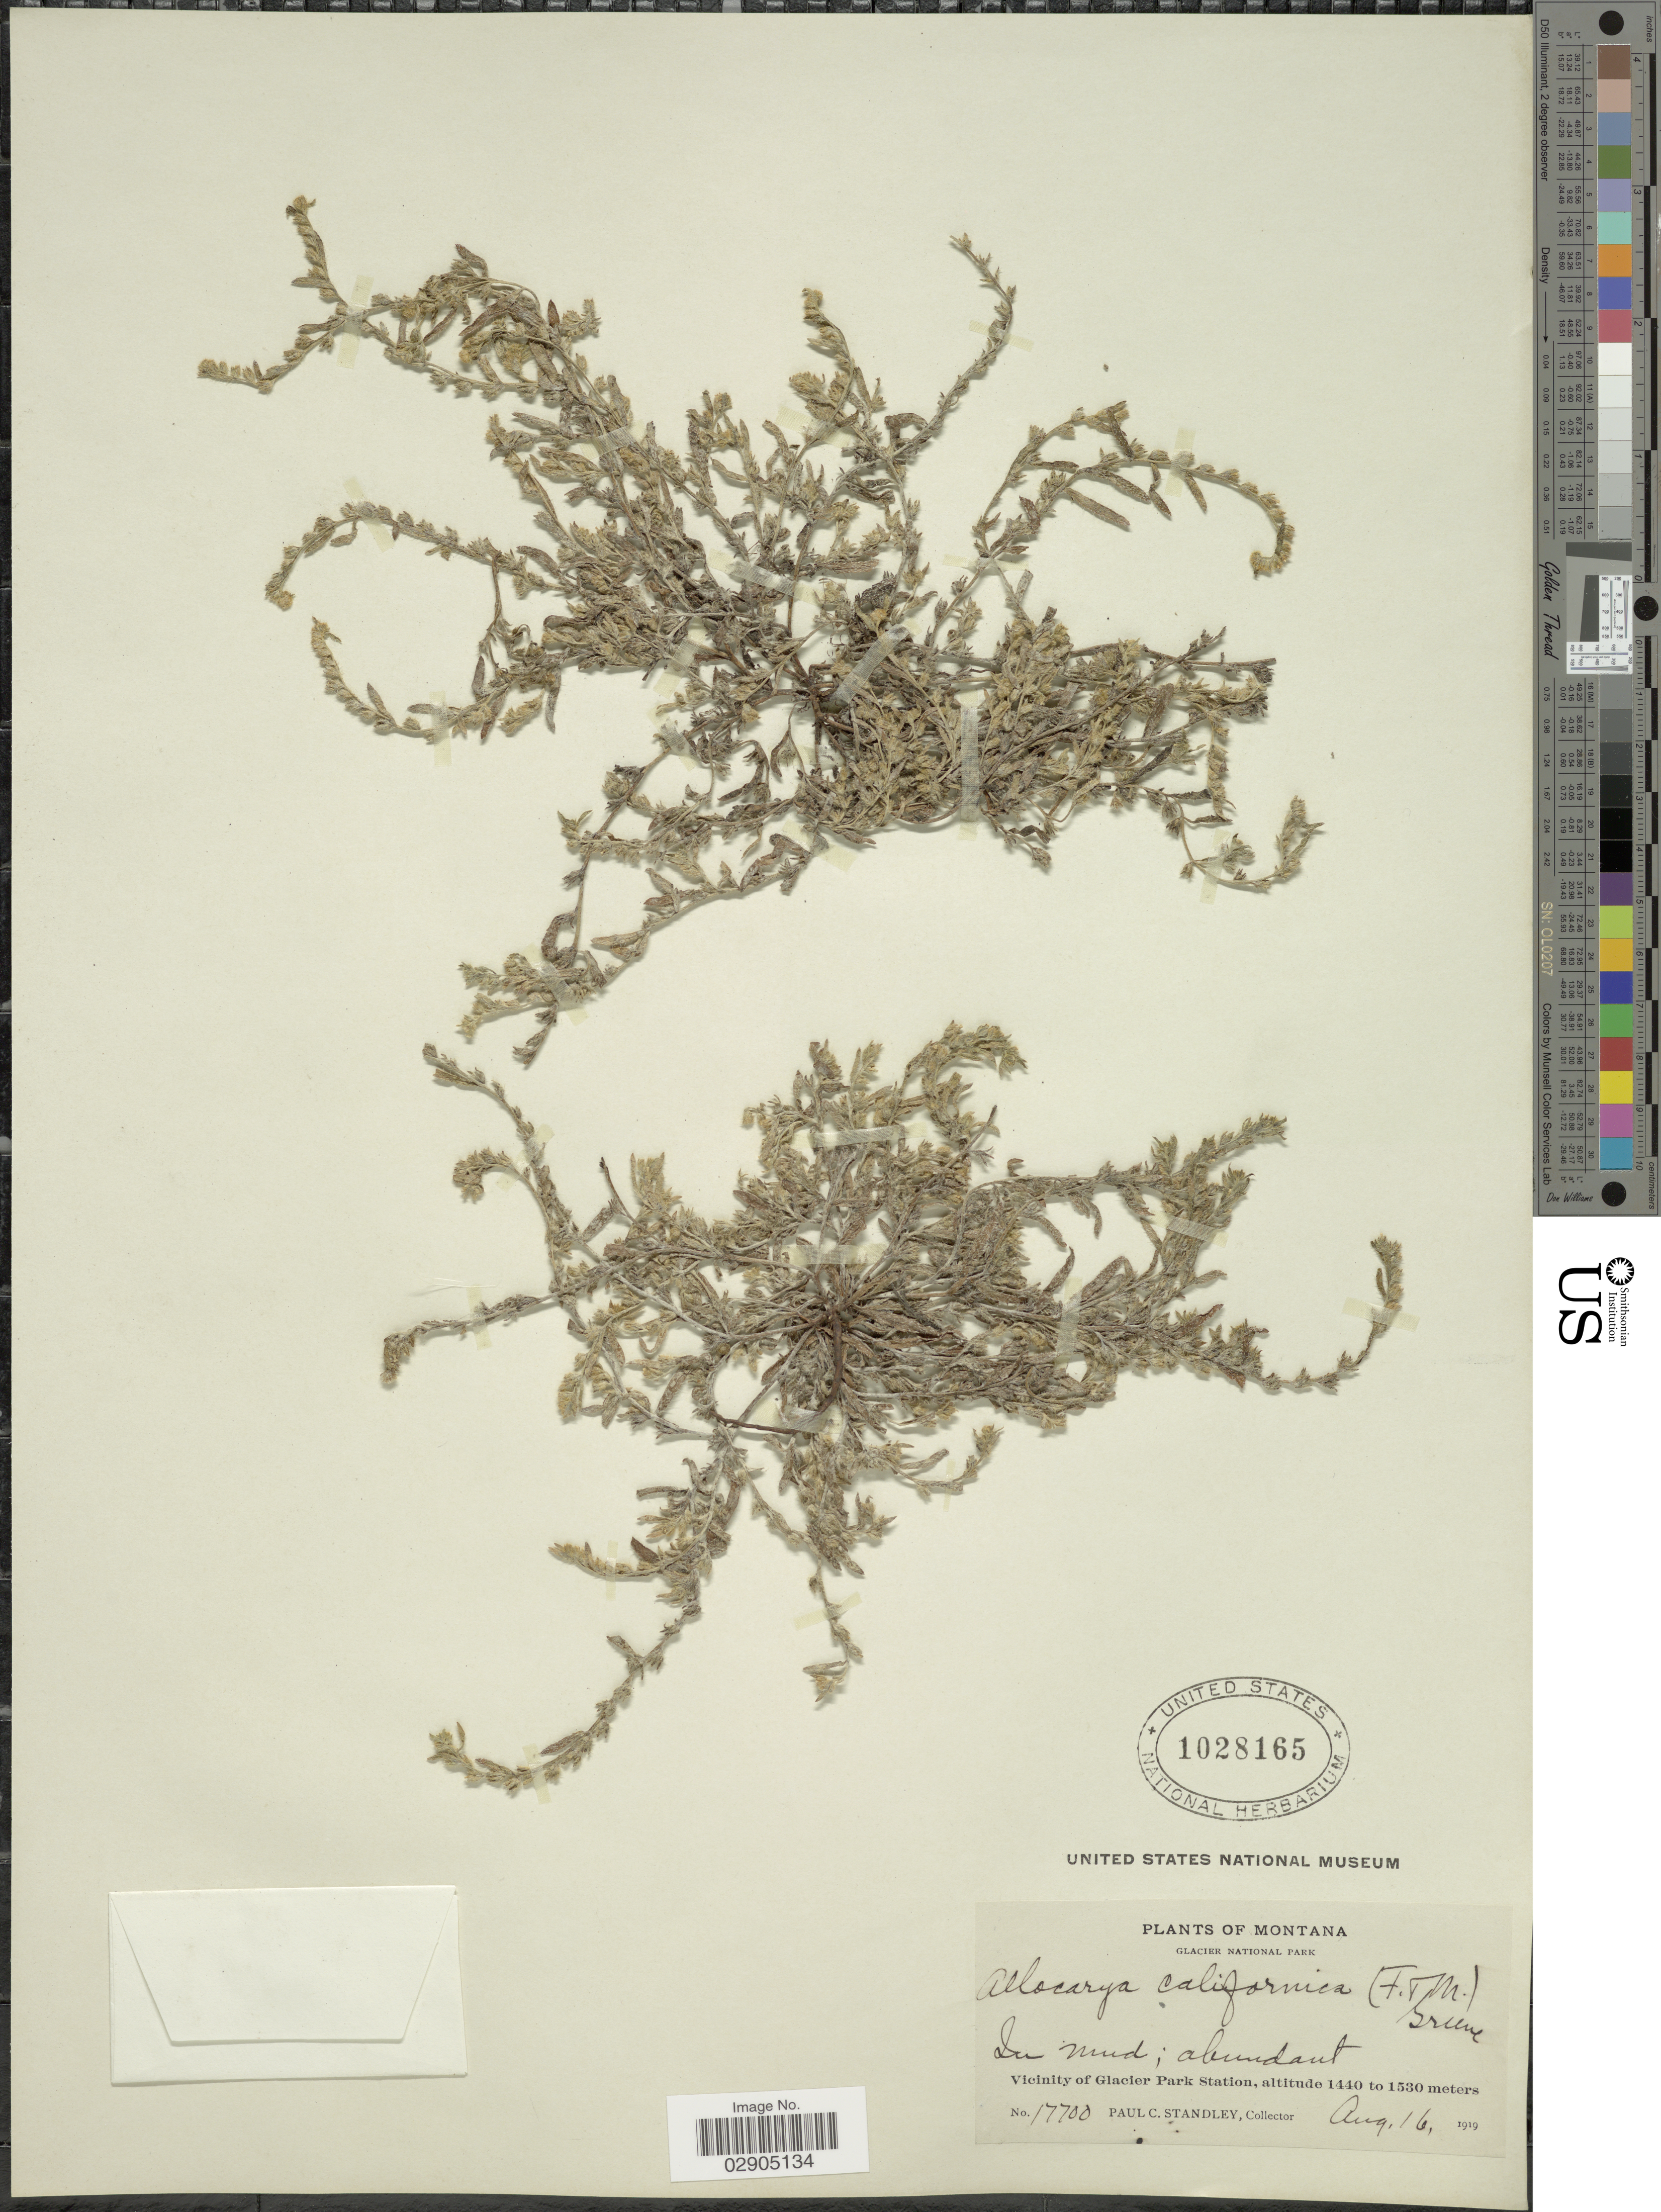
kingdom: Plantae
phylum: Tracheophyta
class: Magnoliopsida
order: Boraginales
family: Boraginaceae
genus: Allocarya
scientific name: Allocarya californica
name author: (Fisch. & C.A. Mey.) Greene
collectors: P. C. Standley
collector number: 17700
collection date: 1919-08-16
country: United States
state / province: Montana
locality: Glacier National Park. Vicinity of Glacier Park Station.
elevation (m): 1440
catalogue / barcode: US 1028165